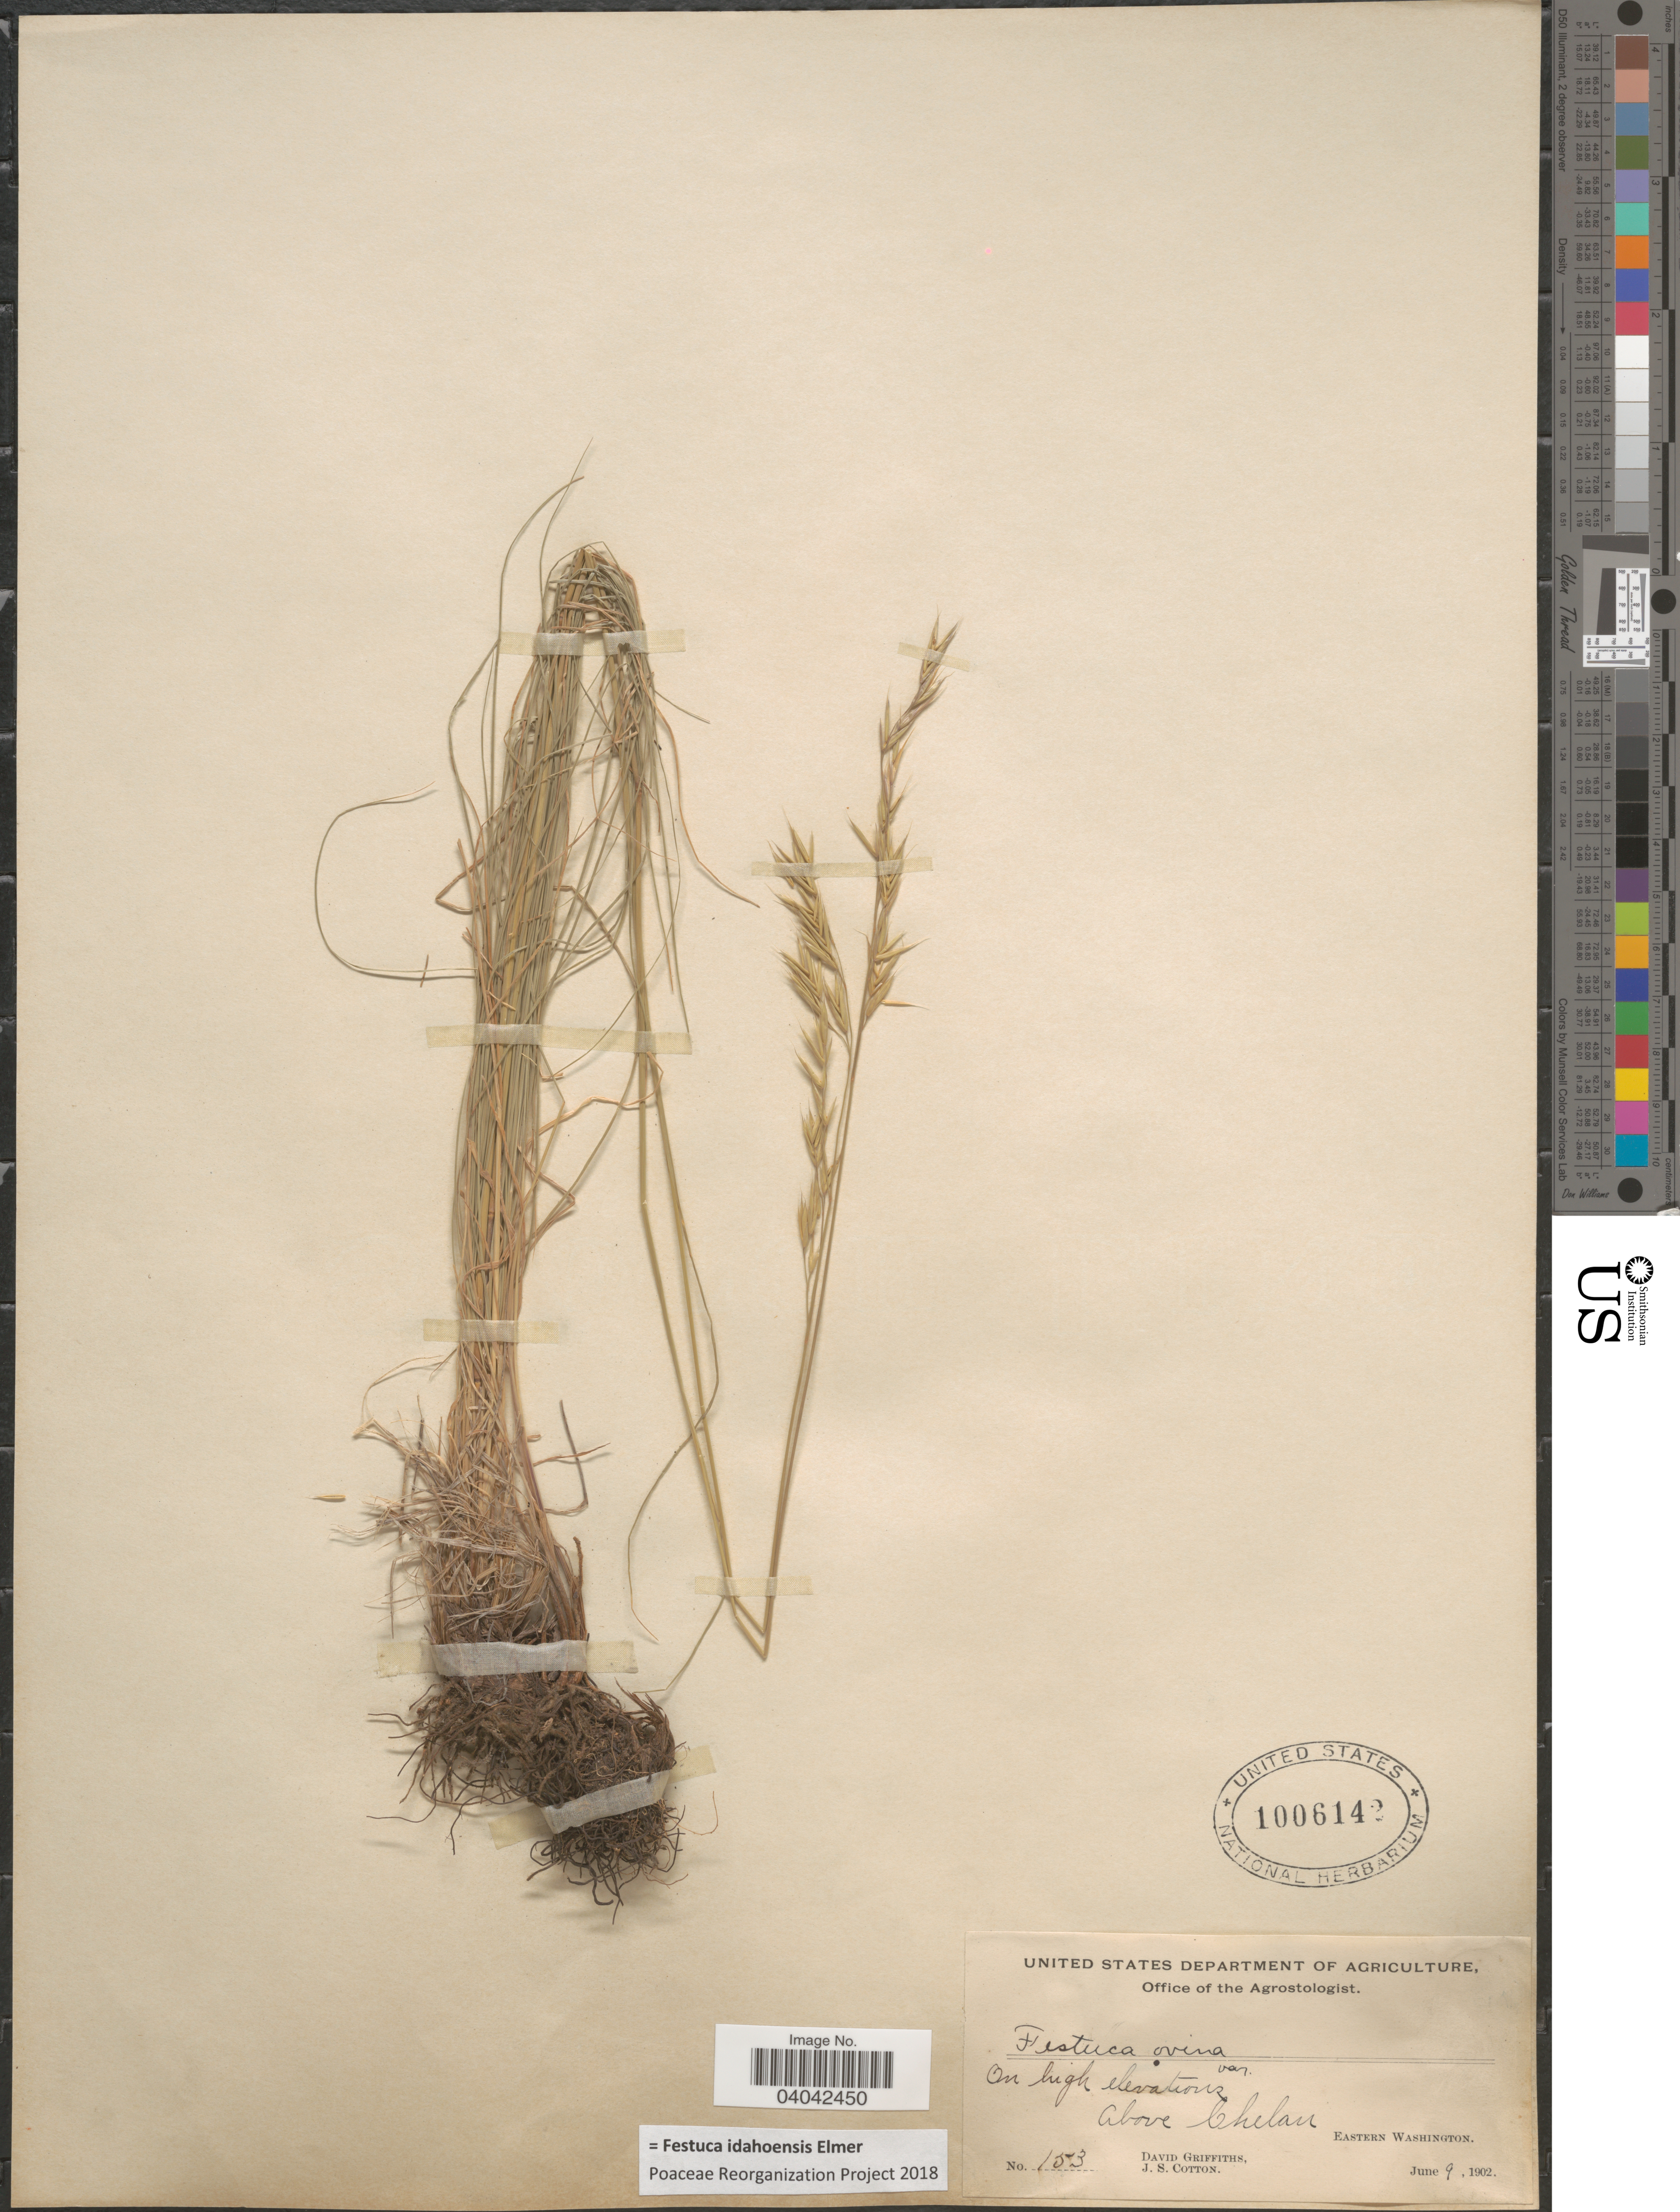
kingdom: Plantae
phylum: Tracheophyta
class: Liliopsida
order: Poales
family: Poaceae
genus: Festuca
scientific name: Festuca idahoensis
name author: Elmer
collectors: D. Griffiths & J. S. Cotton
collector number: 153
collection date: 1902-06-09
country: United States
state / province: Washington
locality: Above Chelan, Eastern Washington.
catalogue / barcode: US 1006142